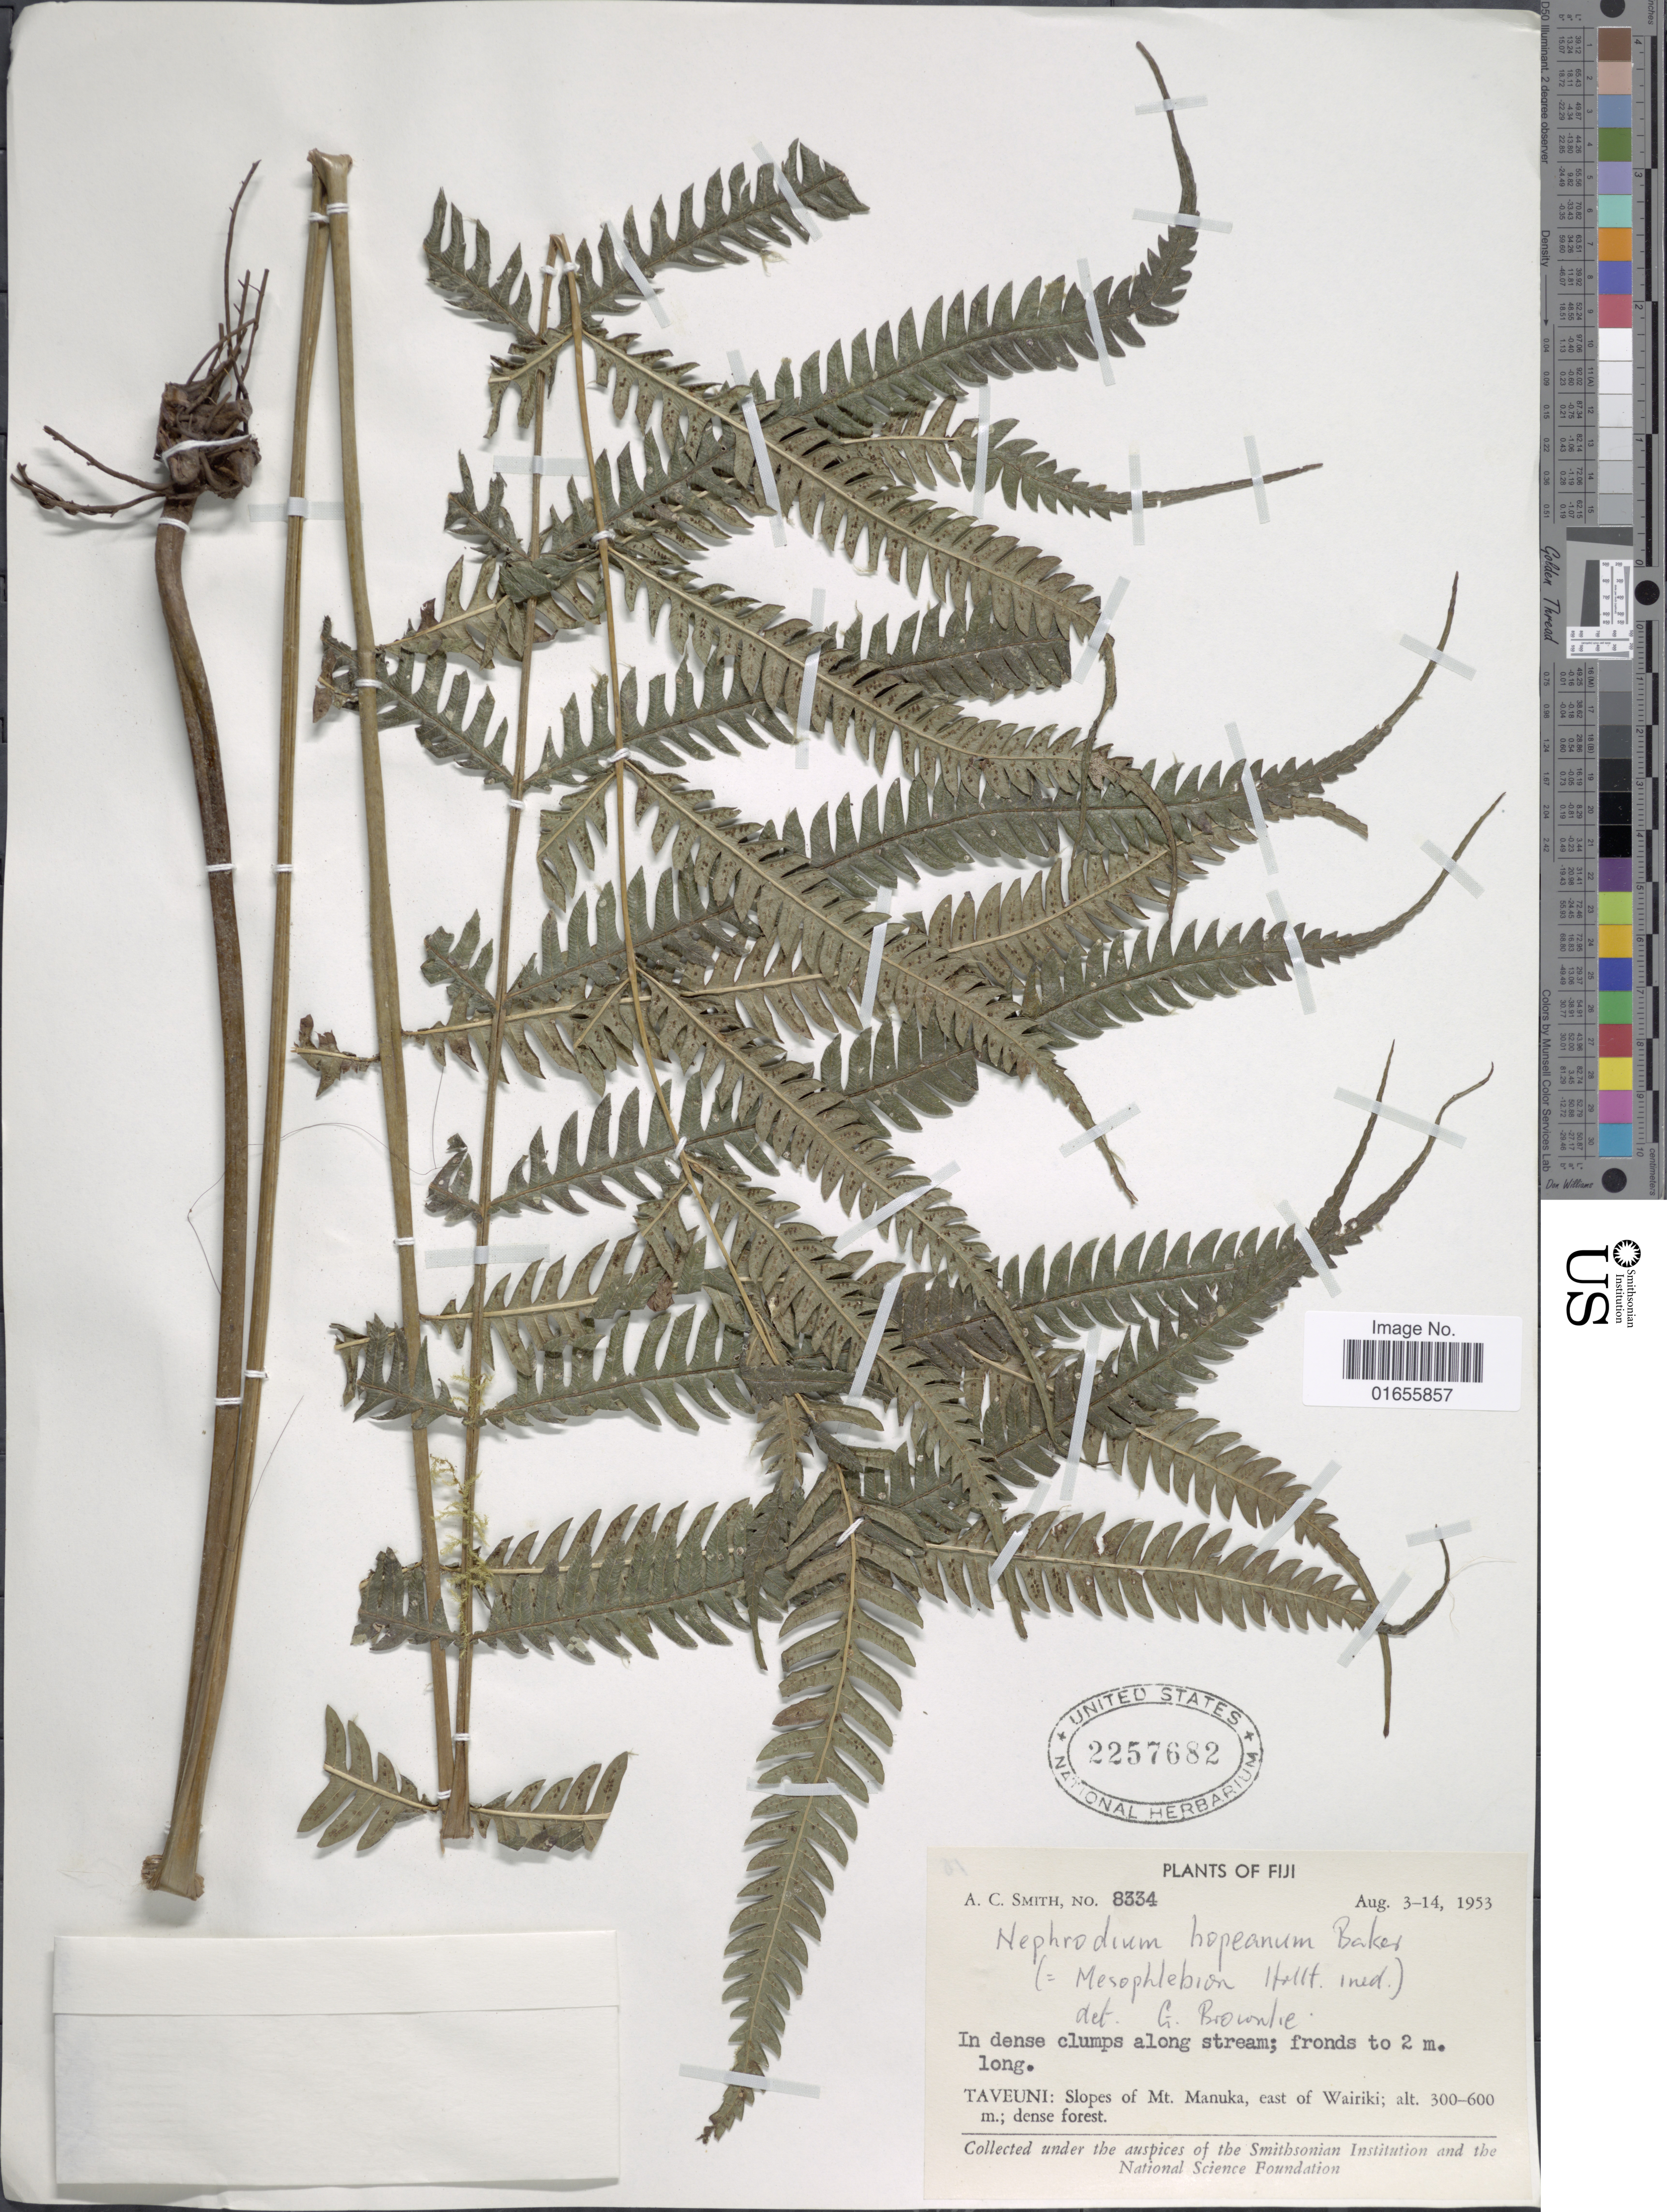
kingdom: Plantae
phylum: Tracheophyta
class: Polypodiopsida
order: Polypodiales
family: Thelypteridaceae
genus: Plesioneuron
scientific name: Plesioneuron hopeanum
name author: (Baker) Holttum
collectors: A. C. Smith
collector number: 8334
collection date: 1953-08-03/1953-08-14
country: Fiji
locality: Taveuni: slopes of Mt. Manuka, east of Wairiki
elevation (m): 300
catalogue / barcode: US 2257682